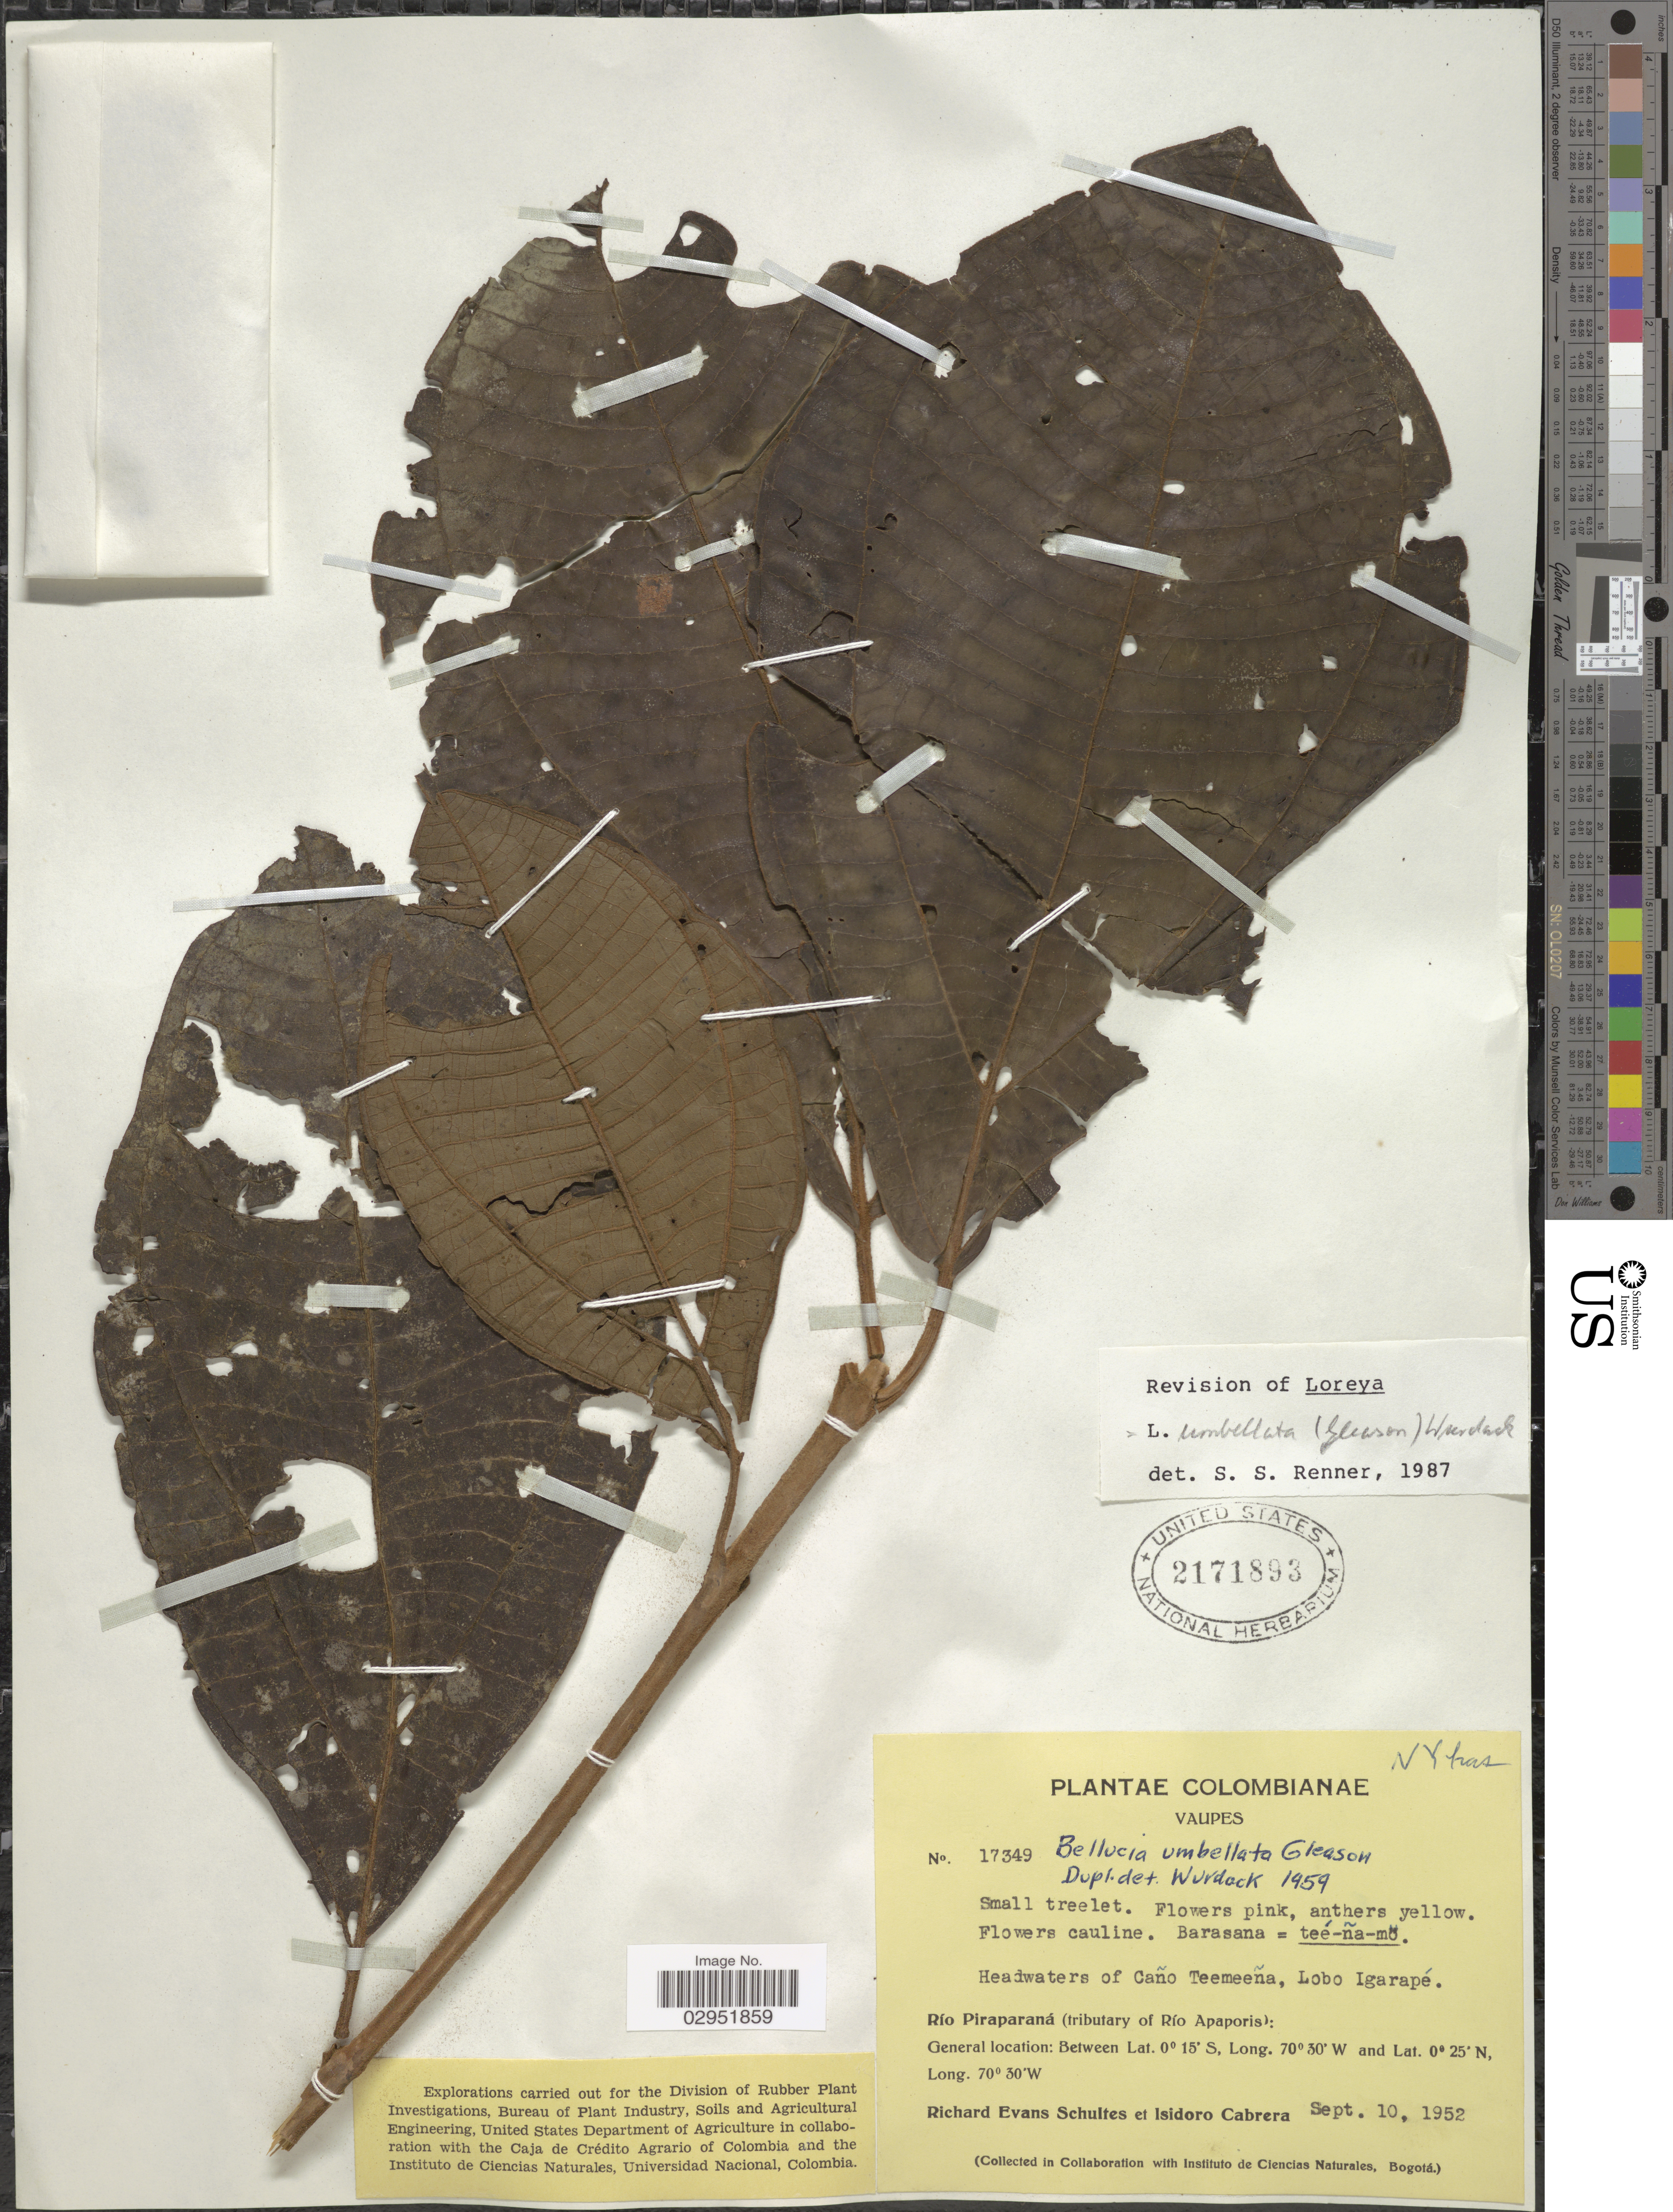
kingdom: Plantae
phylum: Tracheophyta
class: Magnoliopsida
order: Myrtales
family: Melastomataceae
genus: Bellucia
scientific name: Bellucia umbellata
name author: Gleason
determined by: Wurdack, John J., (US), US (UNITED STATES)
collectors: R. E. Schultes & I. Cabrera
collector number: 17349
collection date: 1952-09-10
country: Colombia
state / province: Vaupés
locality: Headwaters of Caño Teemeeña, Lobo Igarapé. Río Piraparaná (tributary of Río Apaporis).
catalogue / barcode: US 2171893